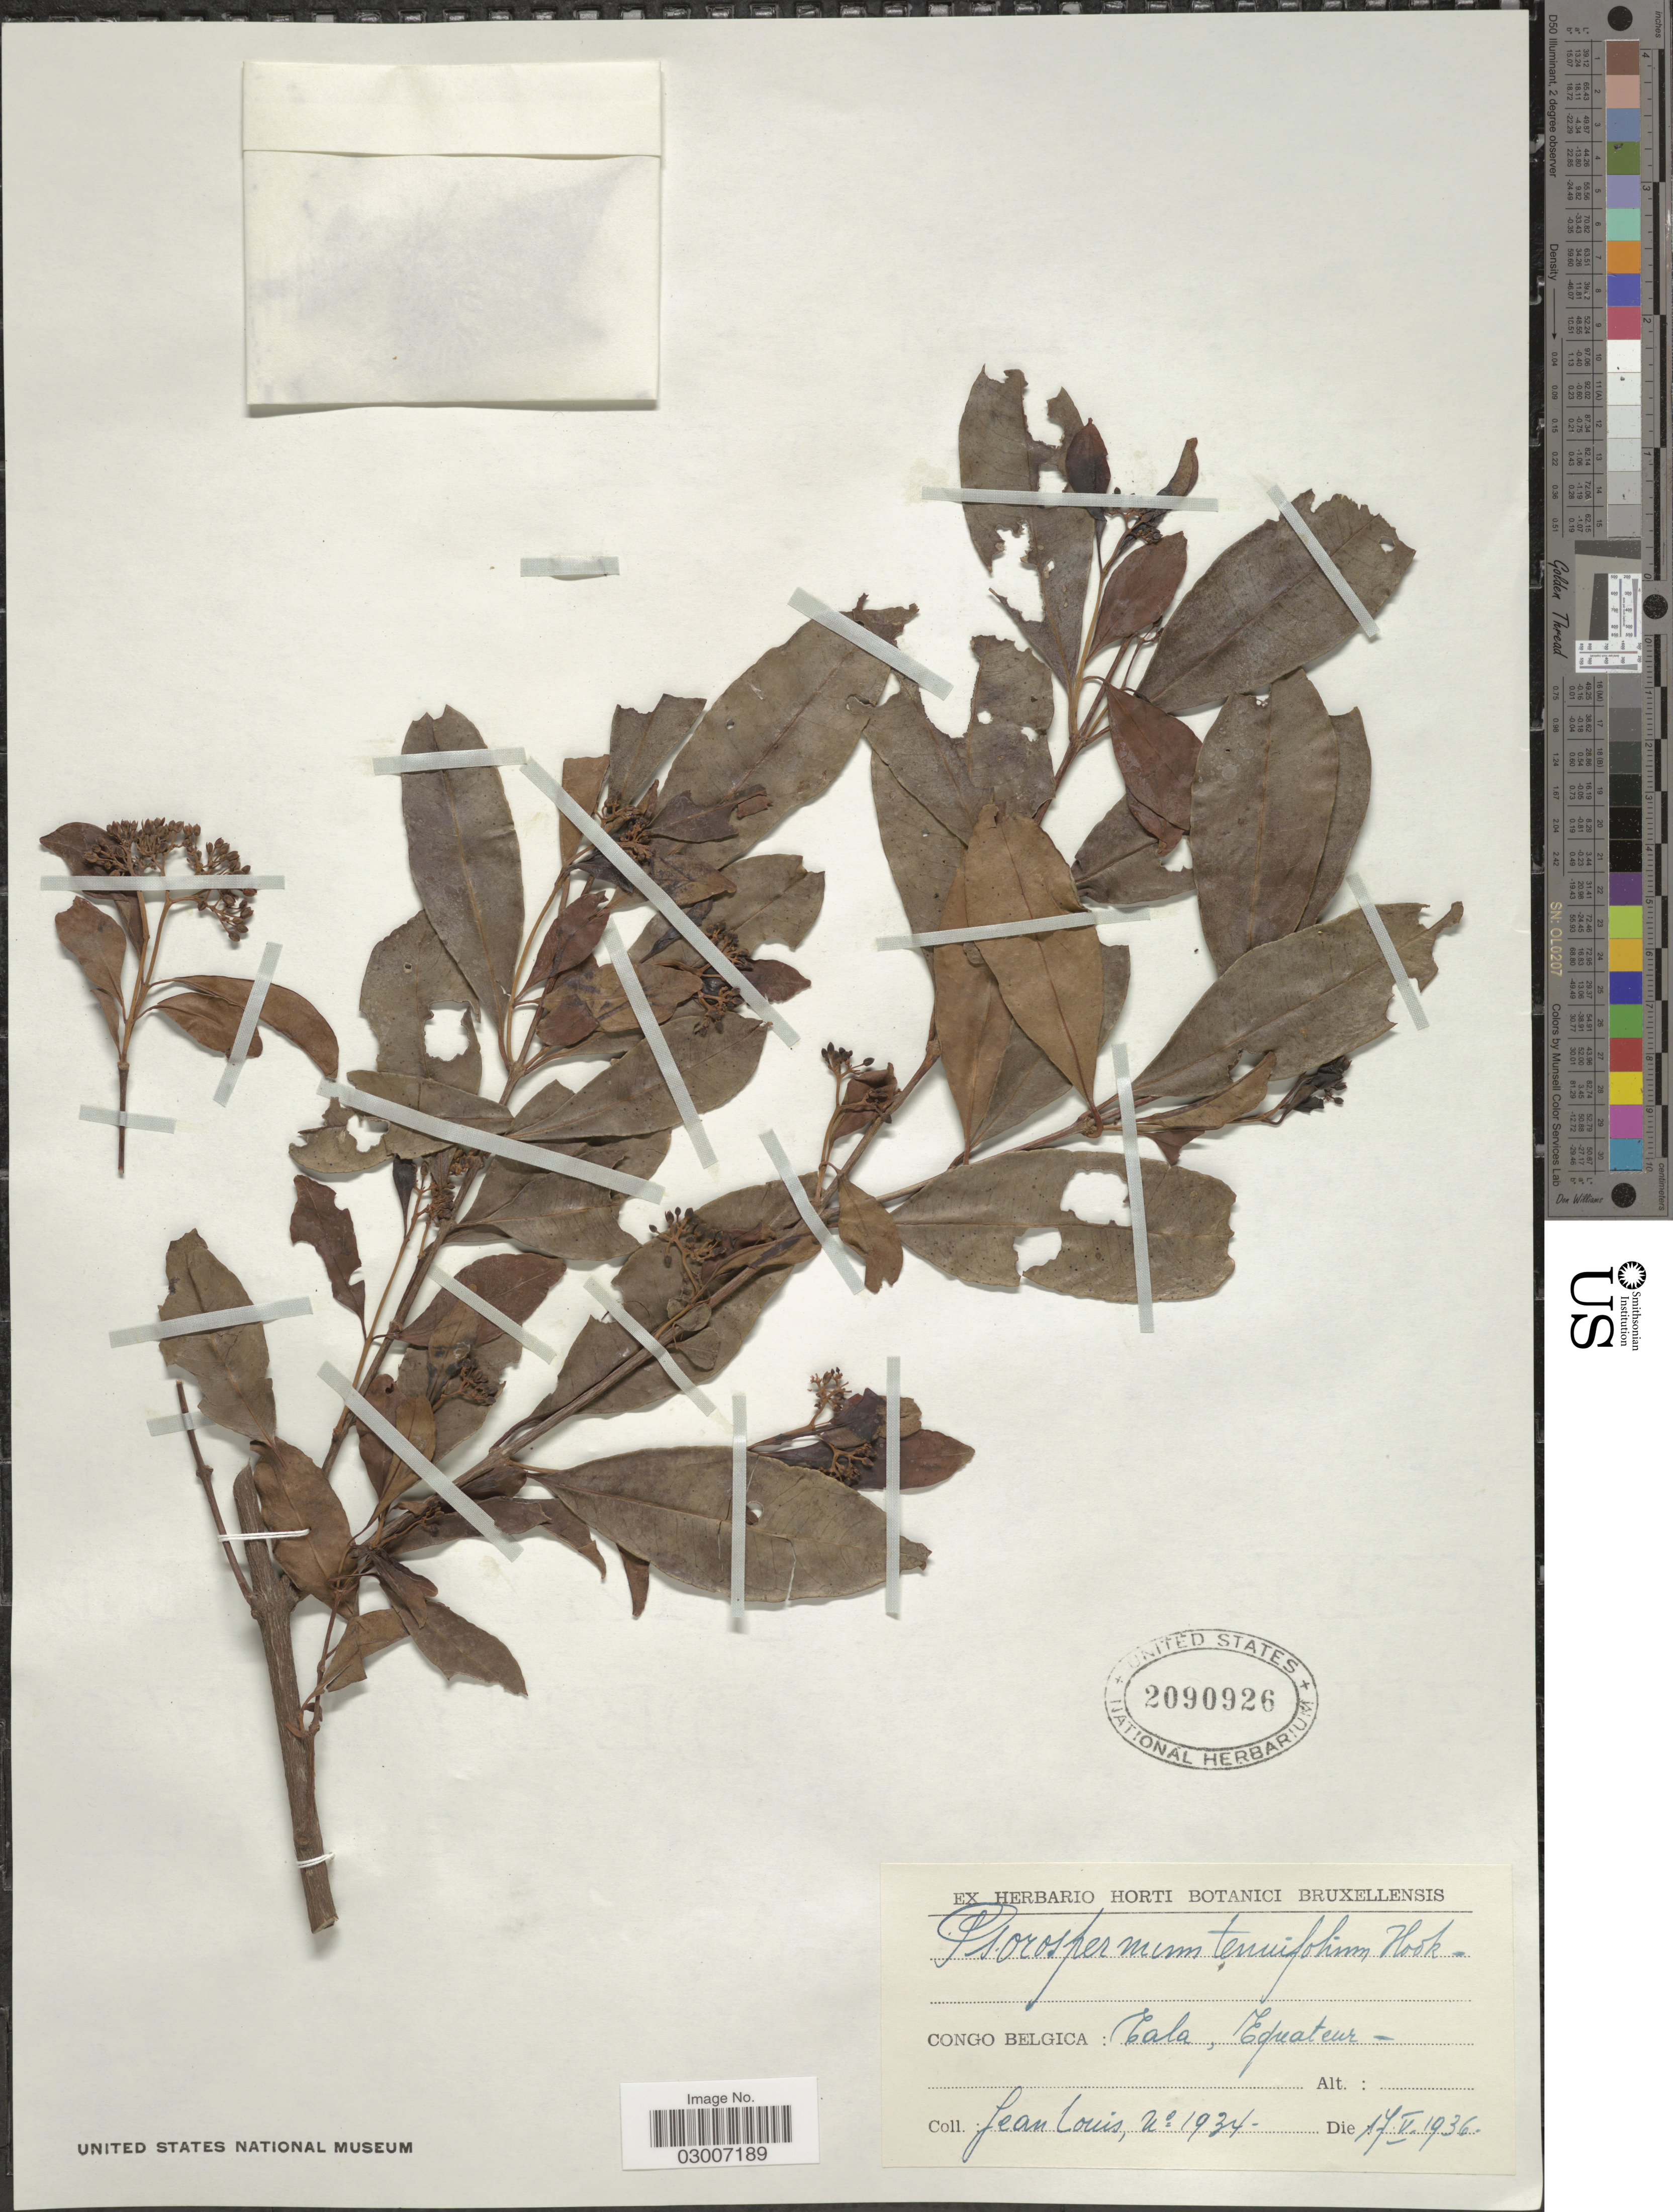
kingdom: Plantae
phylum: Tracheophyta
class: Magnoliopsida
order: Malpighiales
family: Hypericaceae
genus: Psorospermum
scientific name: Psorospermum tenuifolium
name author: Hook. f.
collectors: J. Louis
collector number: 1934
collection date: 1936-05-17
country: Congo, Democratic Republic of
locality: Congo Belgica: Eala, Equateur.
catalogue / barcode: US 2090926